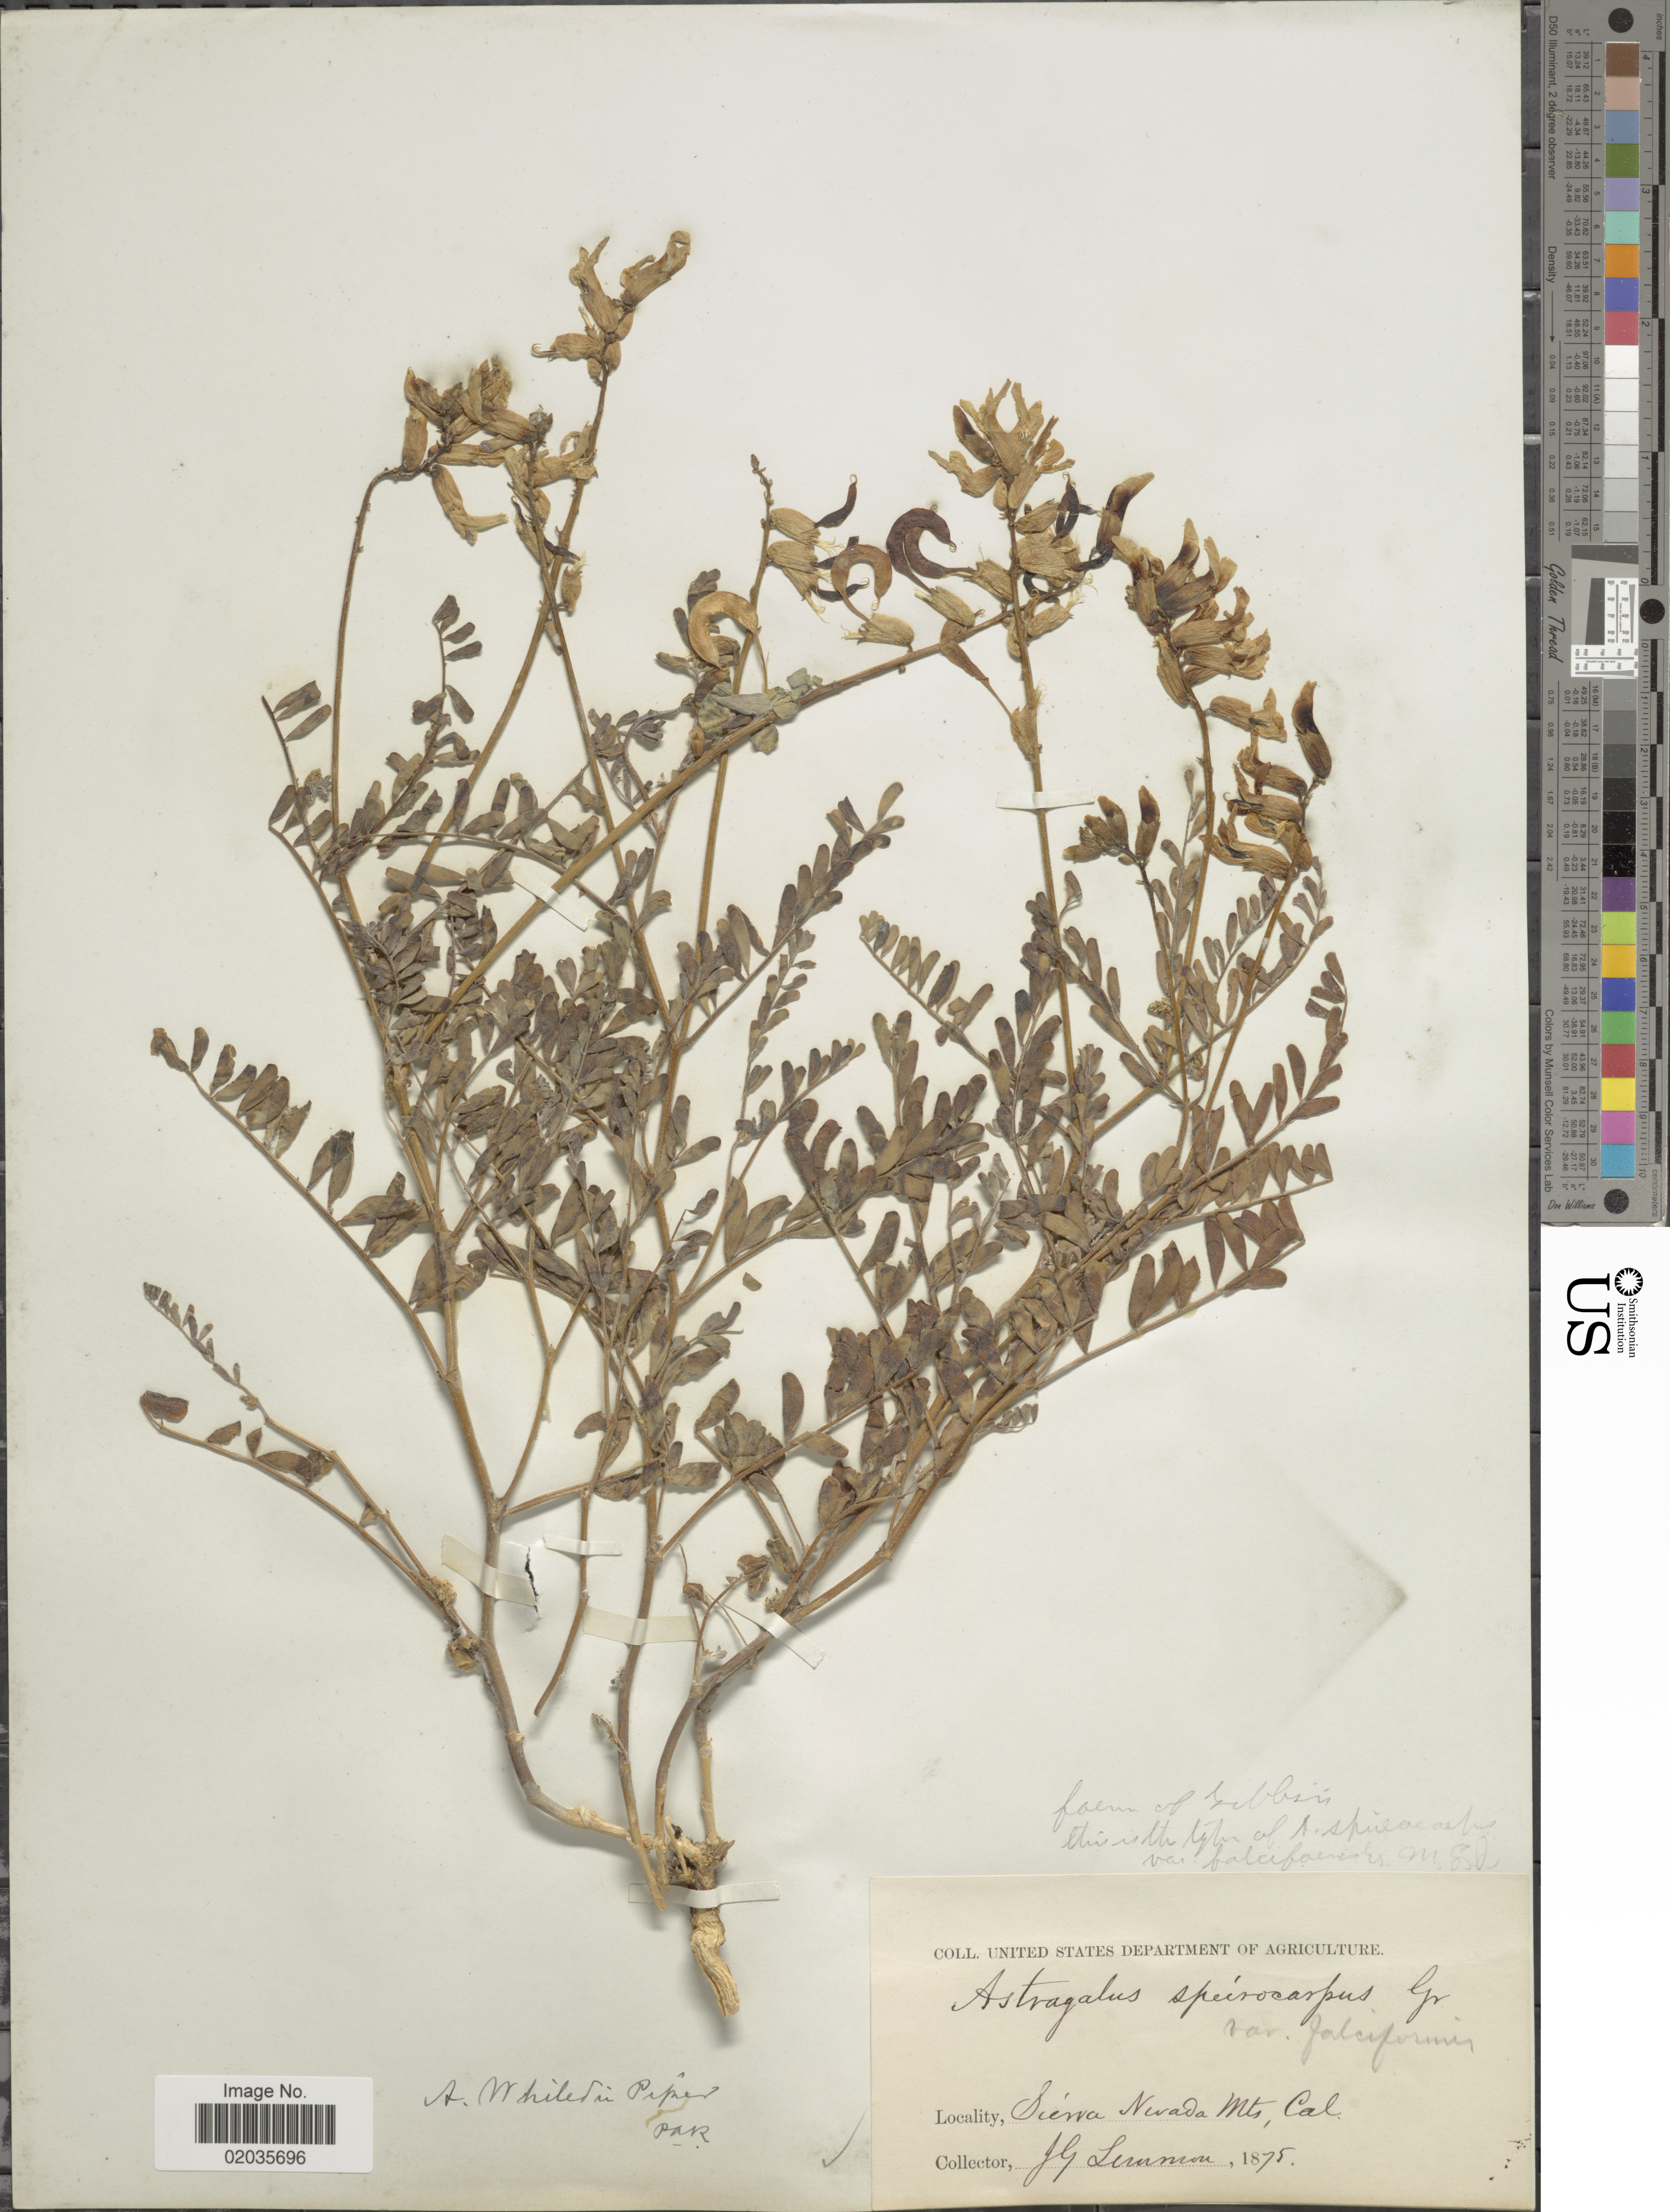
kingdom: Plantae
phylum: Tracheophyta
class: Magnoliopsida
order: Fabales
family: Fabaceae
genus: Astragalus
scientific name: Astragalus whitedii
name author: Piper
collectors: J. Lemmon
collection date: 1875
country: United States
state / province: California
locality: Sierra Nevada Mts.